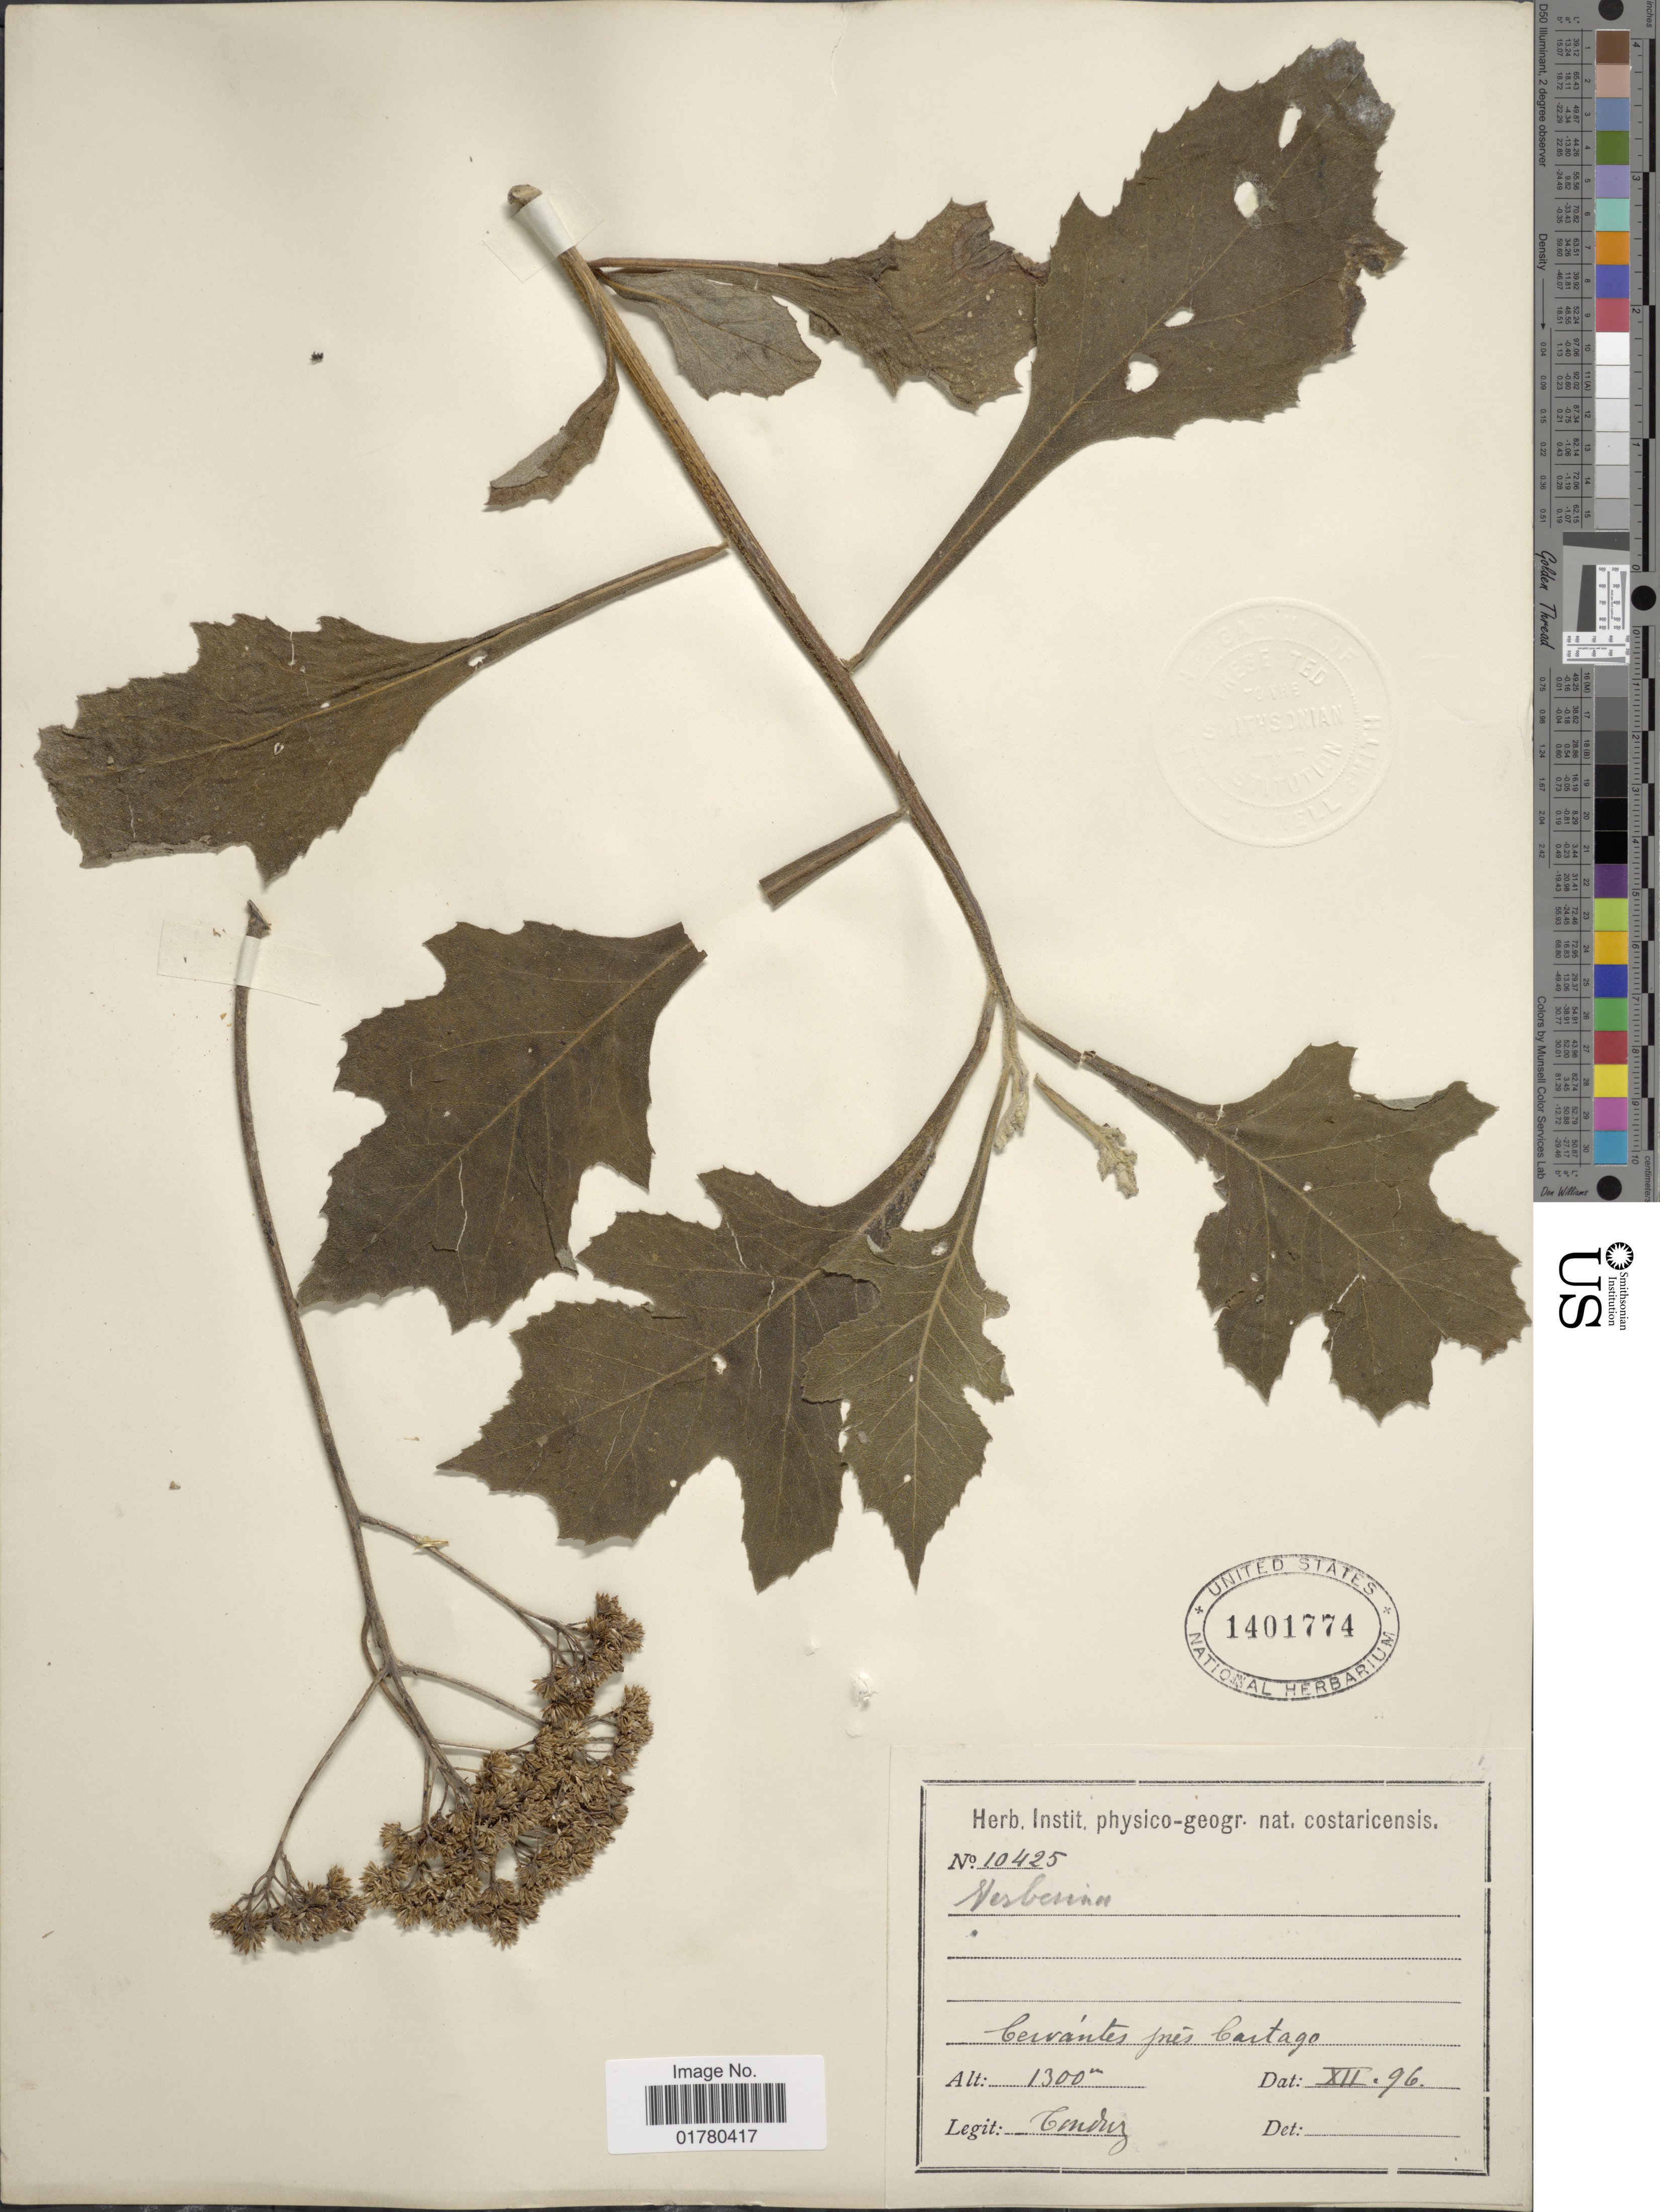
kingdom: Plantae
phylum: Tracheophyta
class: Magnoliopsida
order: Asterales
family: Asteraceae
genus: Verbesina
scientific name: Verbesina sp.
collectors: A. Tonduz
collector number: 10425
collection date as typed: Transcribed d/m/y: /12/96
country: Costa Rica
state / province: Cartago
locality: Cervántes prés Cartago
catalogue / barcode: US 1401774